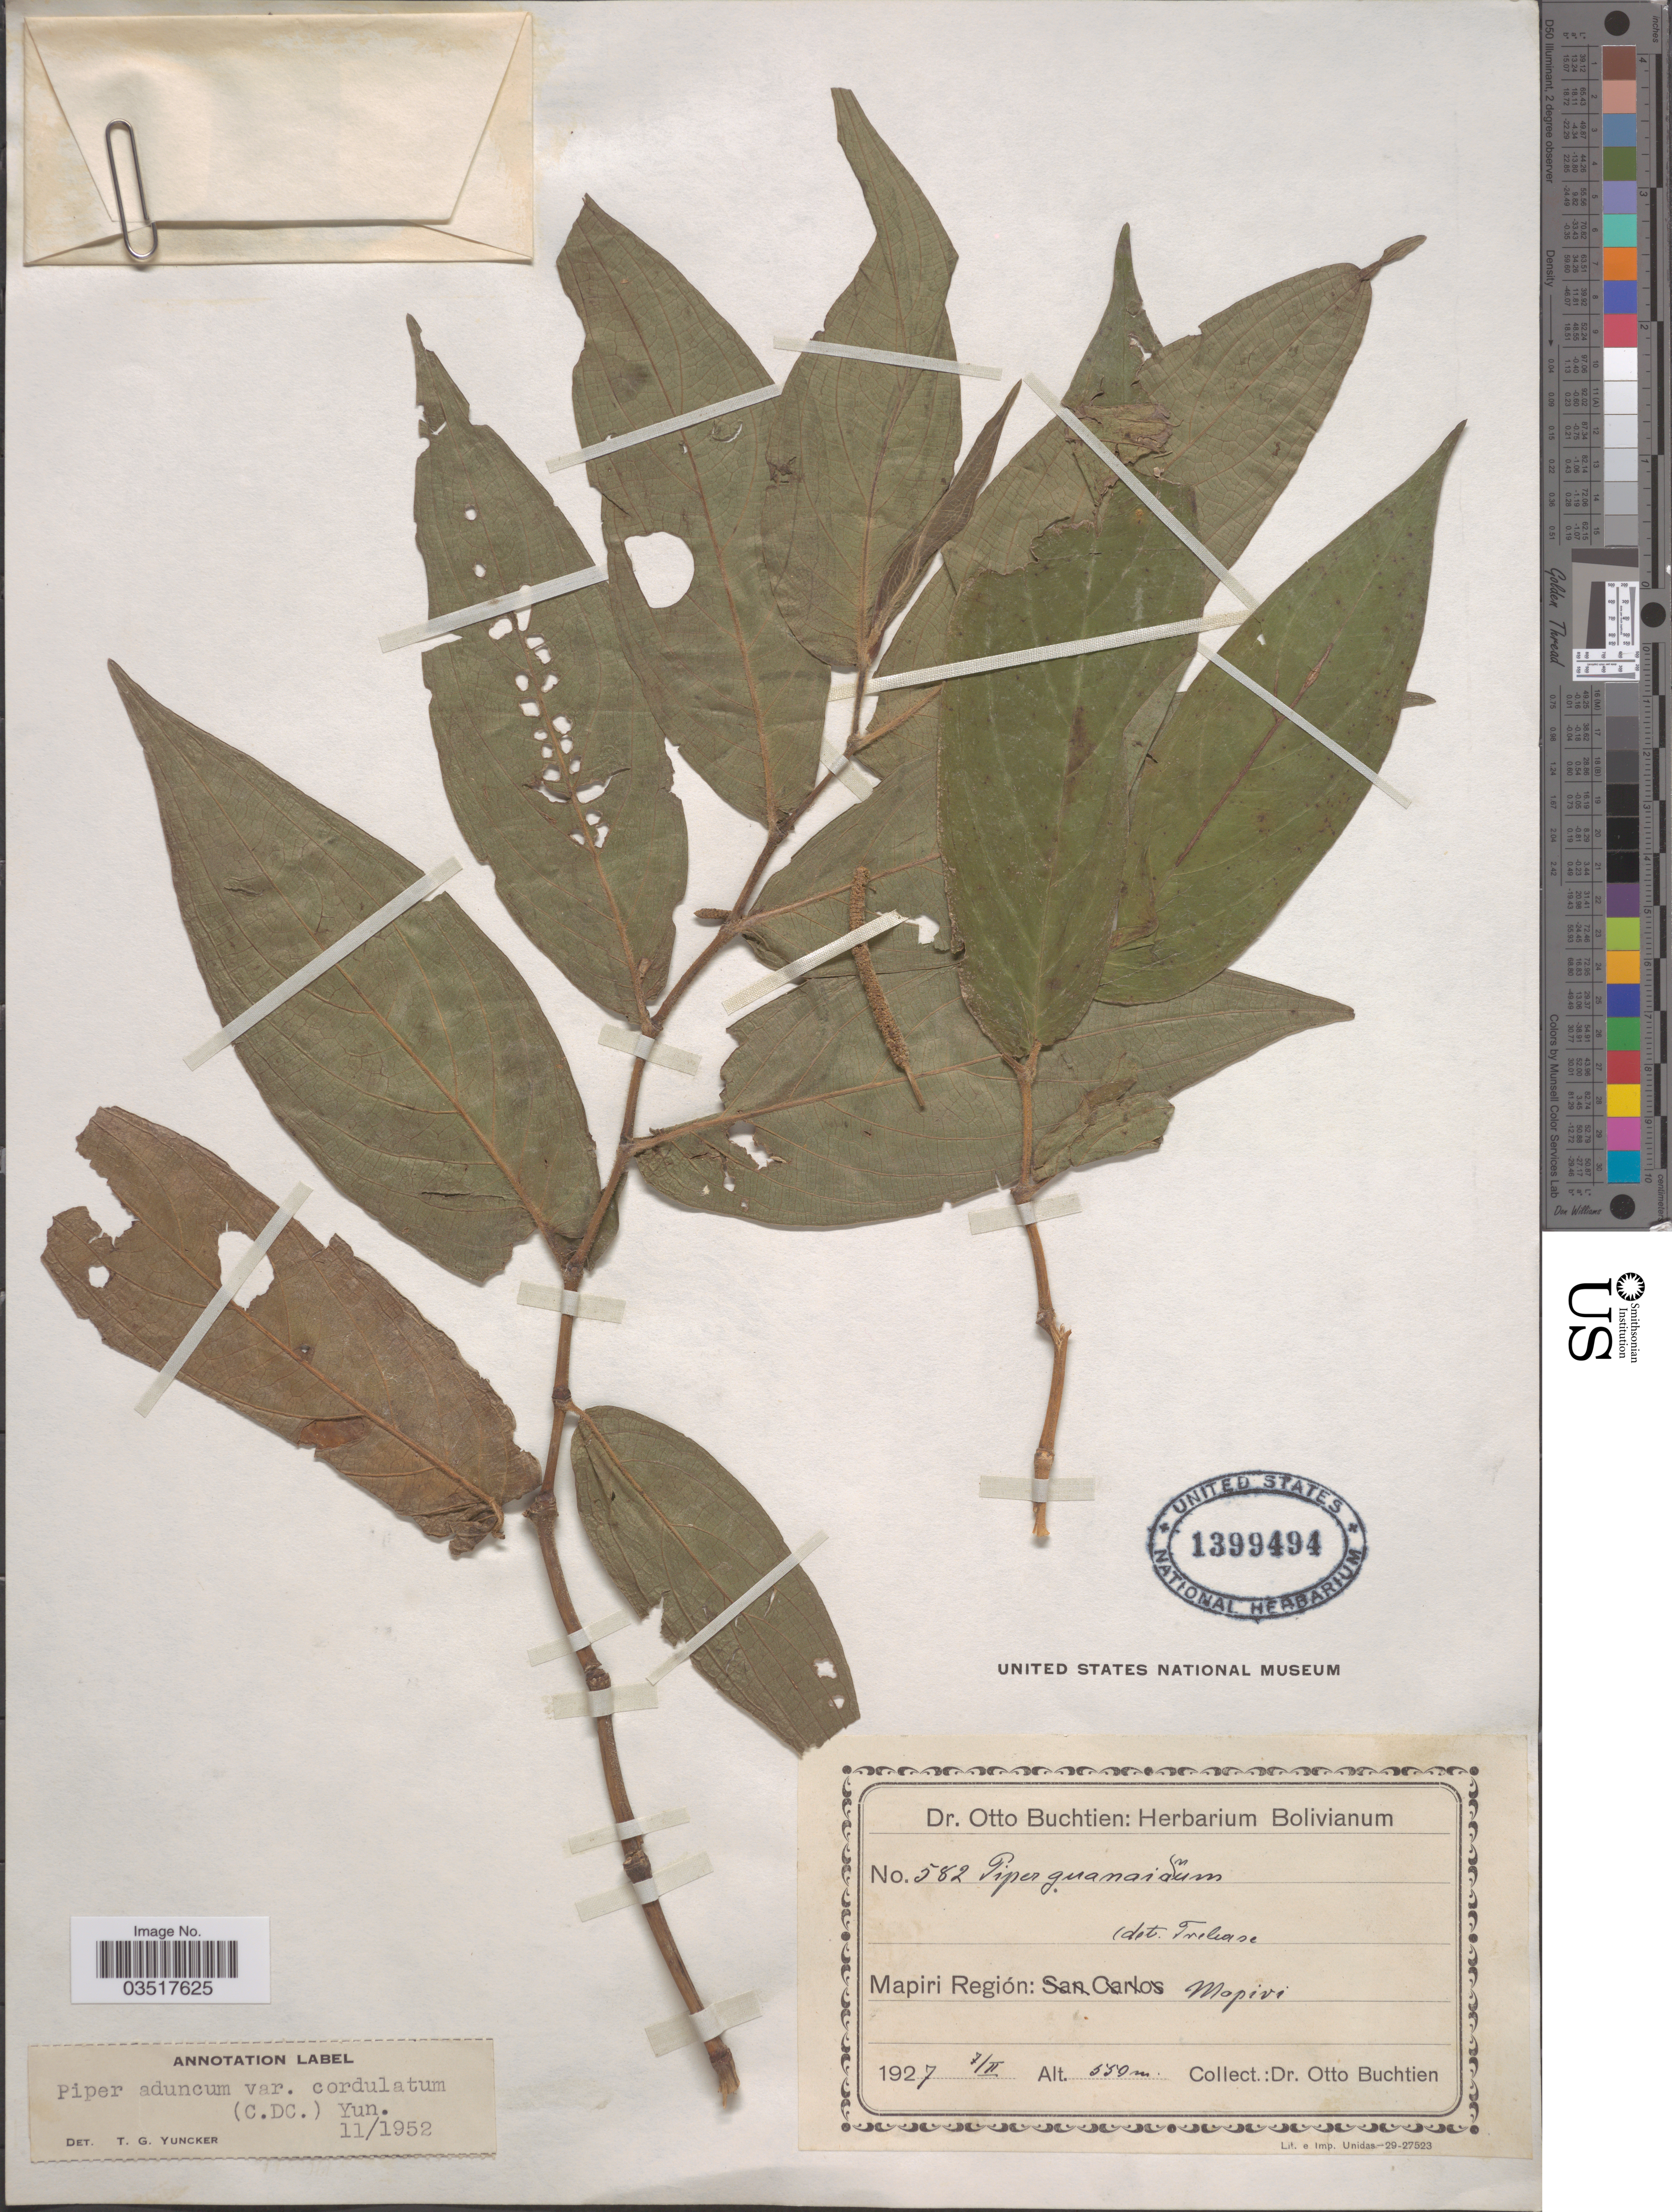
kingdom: Plantae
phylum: Tracheophyta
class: Magnoliopsida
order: Piperales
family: Piperaceae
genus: Piper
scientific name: Piper aduncum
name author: L.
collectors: O. Buchtien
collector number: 582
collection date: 1927-02-07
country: Bolivia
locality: Mapiri Región: Mapiri.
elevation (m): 550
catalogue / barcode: US 1399494